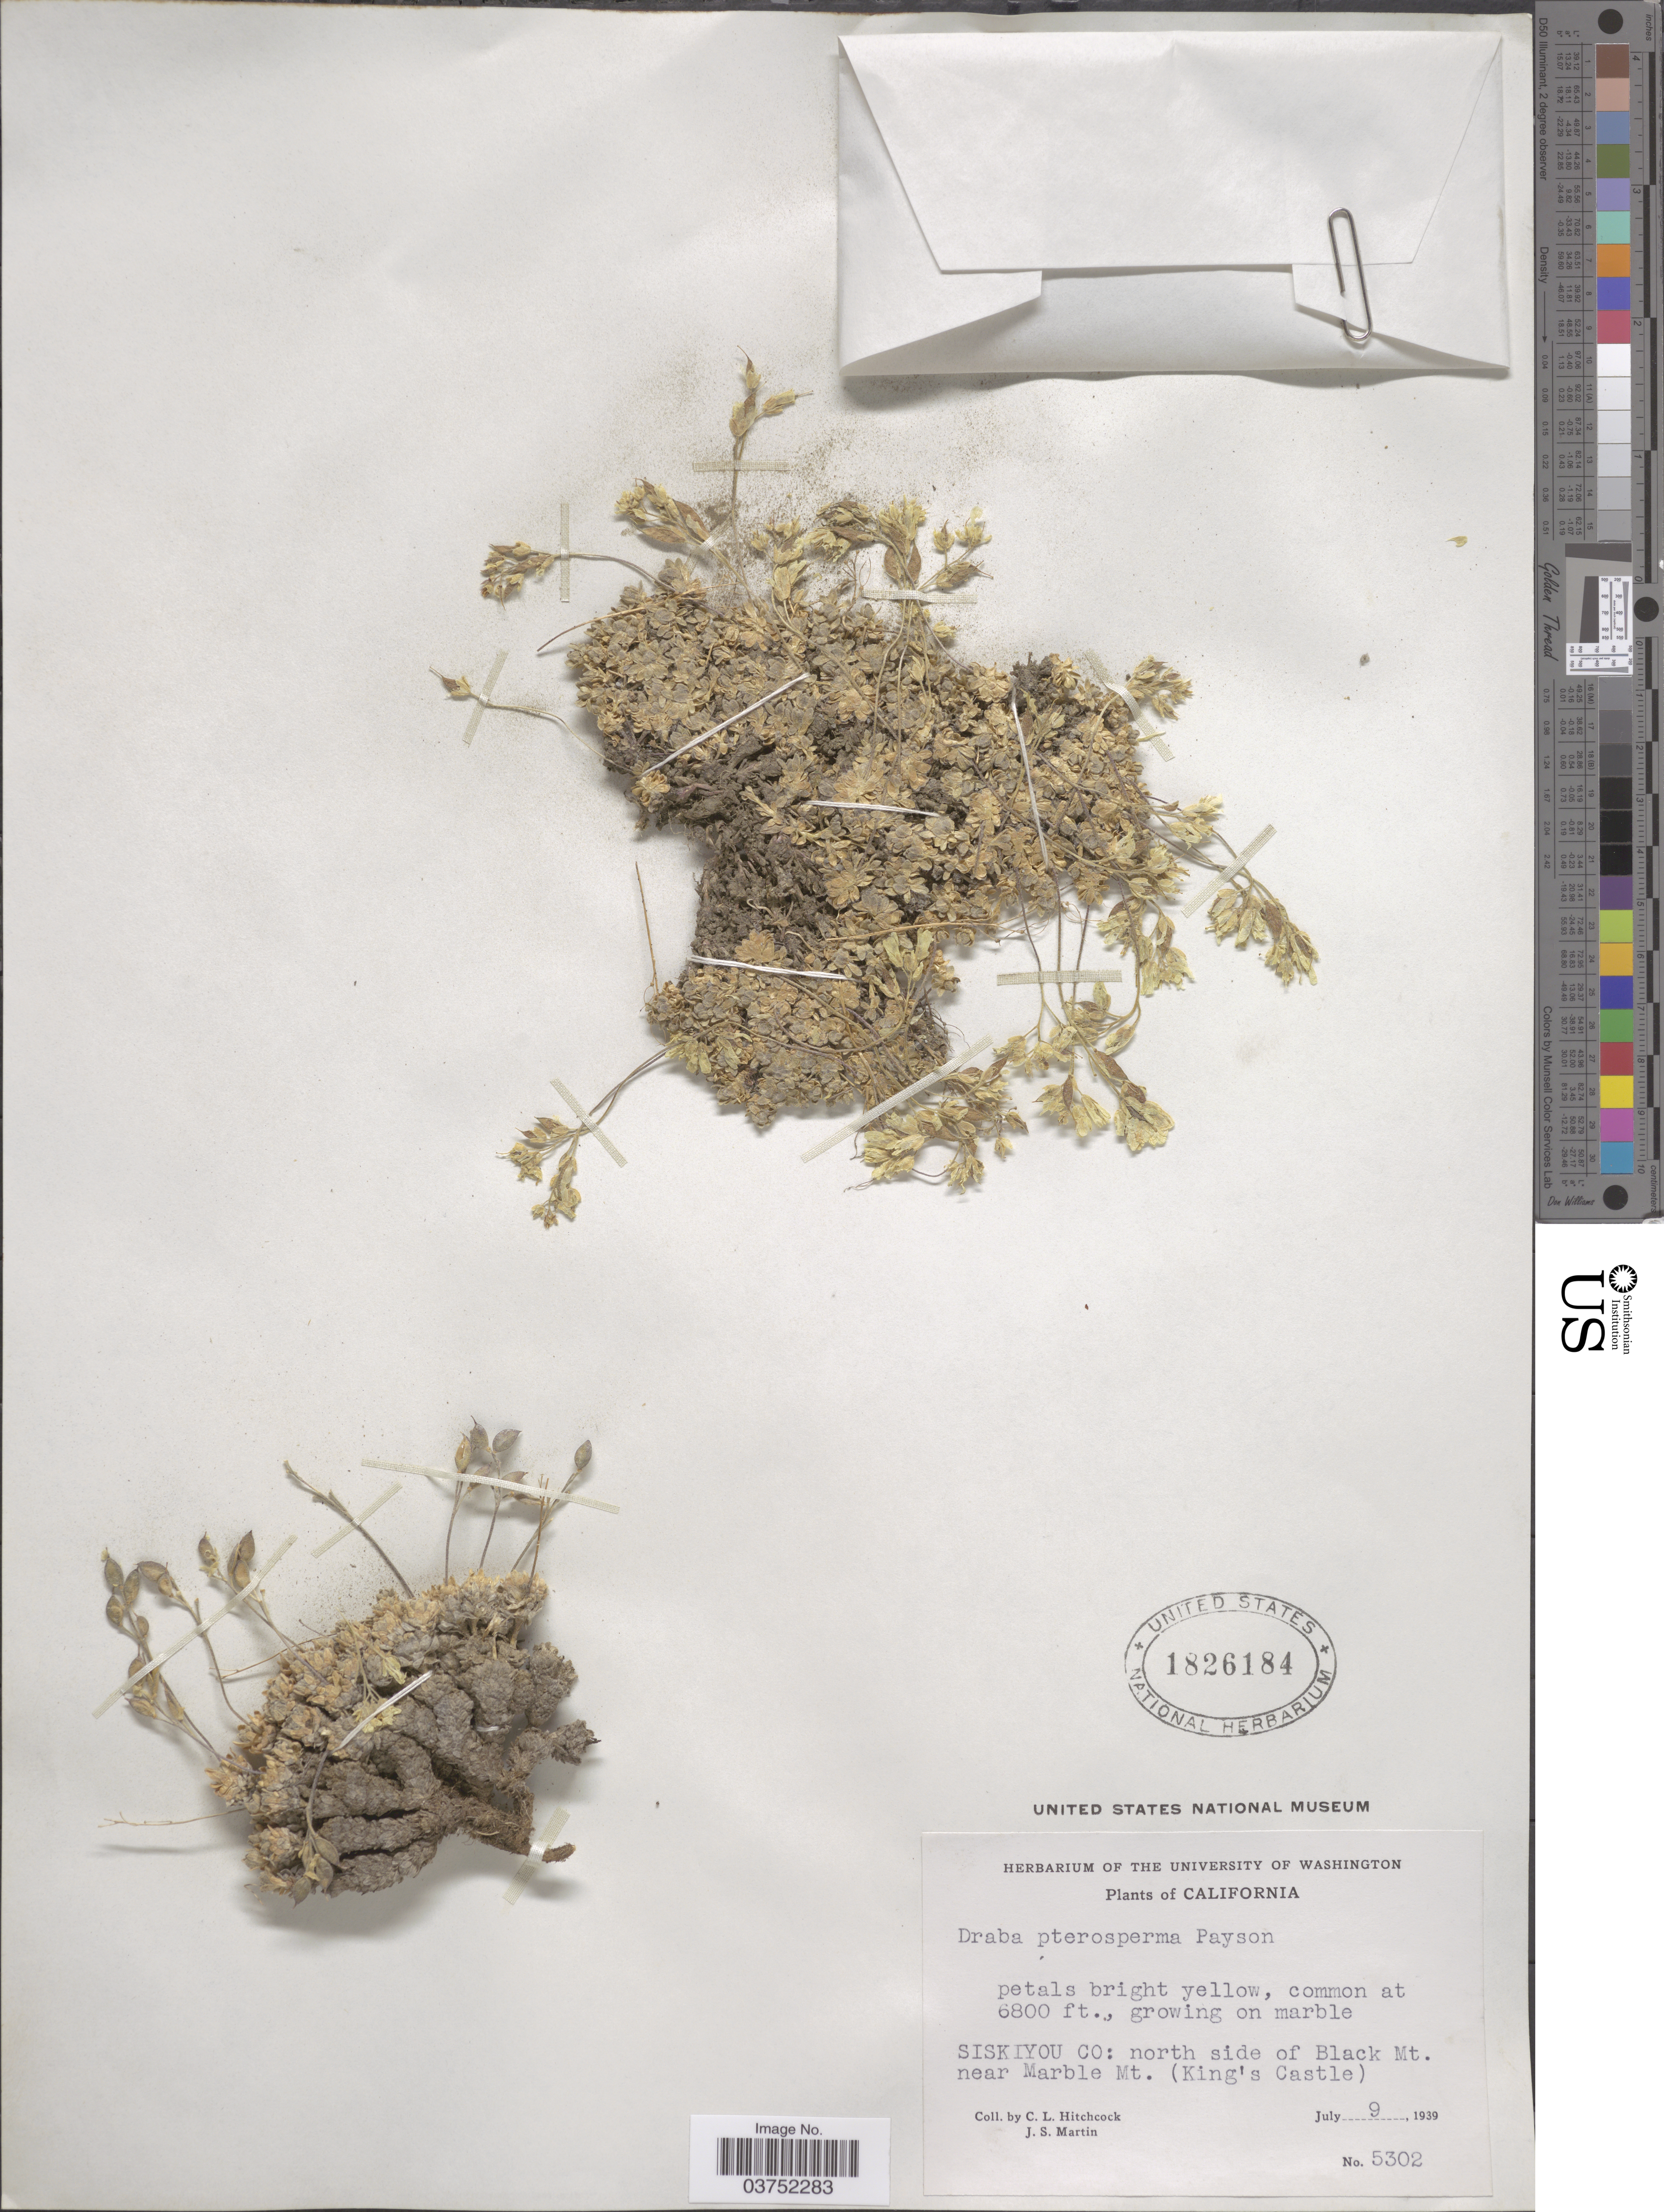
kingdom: Plantae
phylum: Tracheophyta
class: Magnoliopsida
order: Brassicales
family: Brassicaceae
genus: Draba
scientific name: Draba pterosperma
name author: Payson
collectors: C. L. Hitchcock & J. S. Martin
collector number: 5302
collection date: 1939-07-09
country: United States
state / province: California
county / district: Siskiyou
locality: Siskiyou Co: north side of Black Mt. near Marble Mt. (King's Castle).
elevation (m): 2073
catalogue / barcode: US 1826184